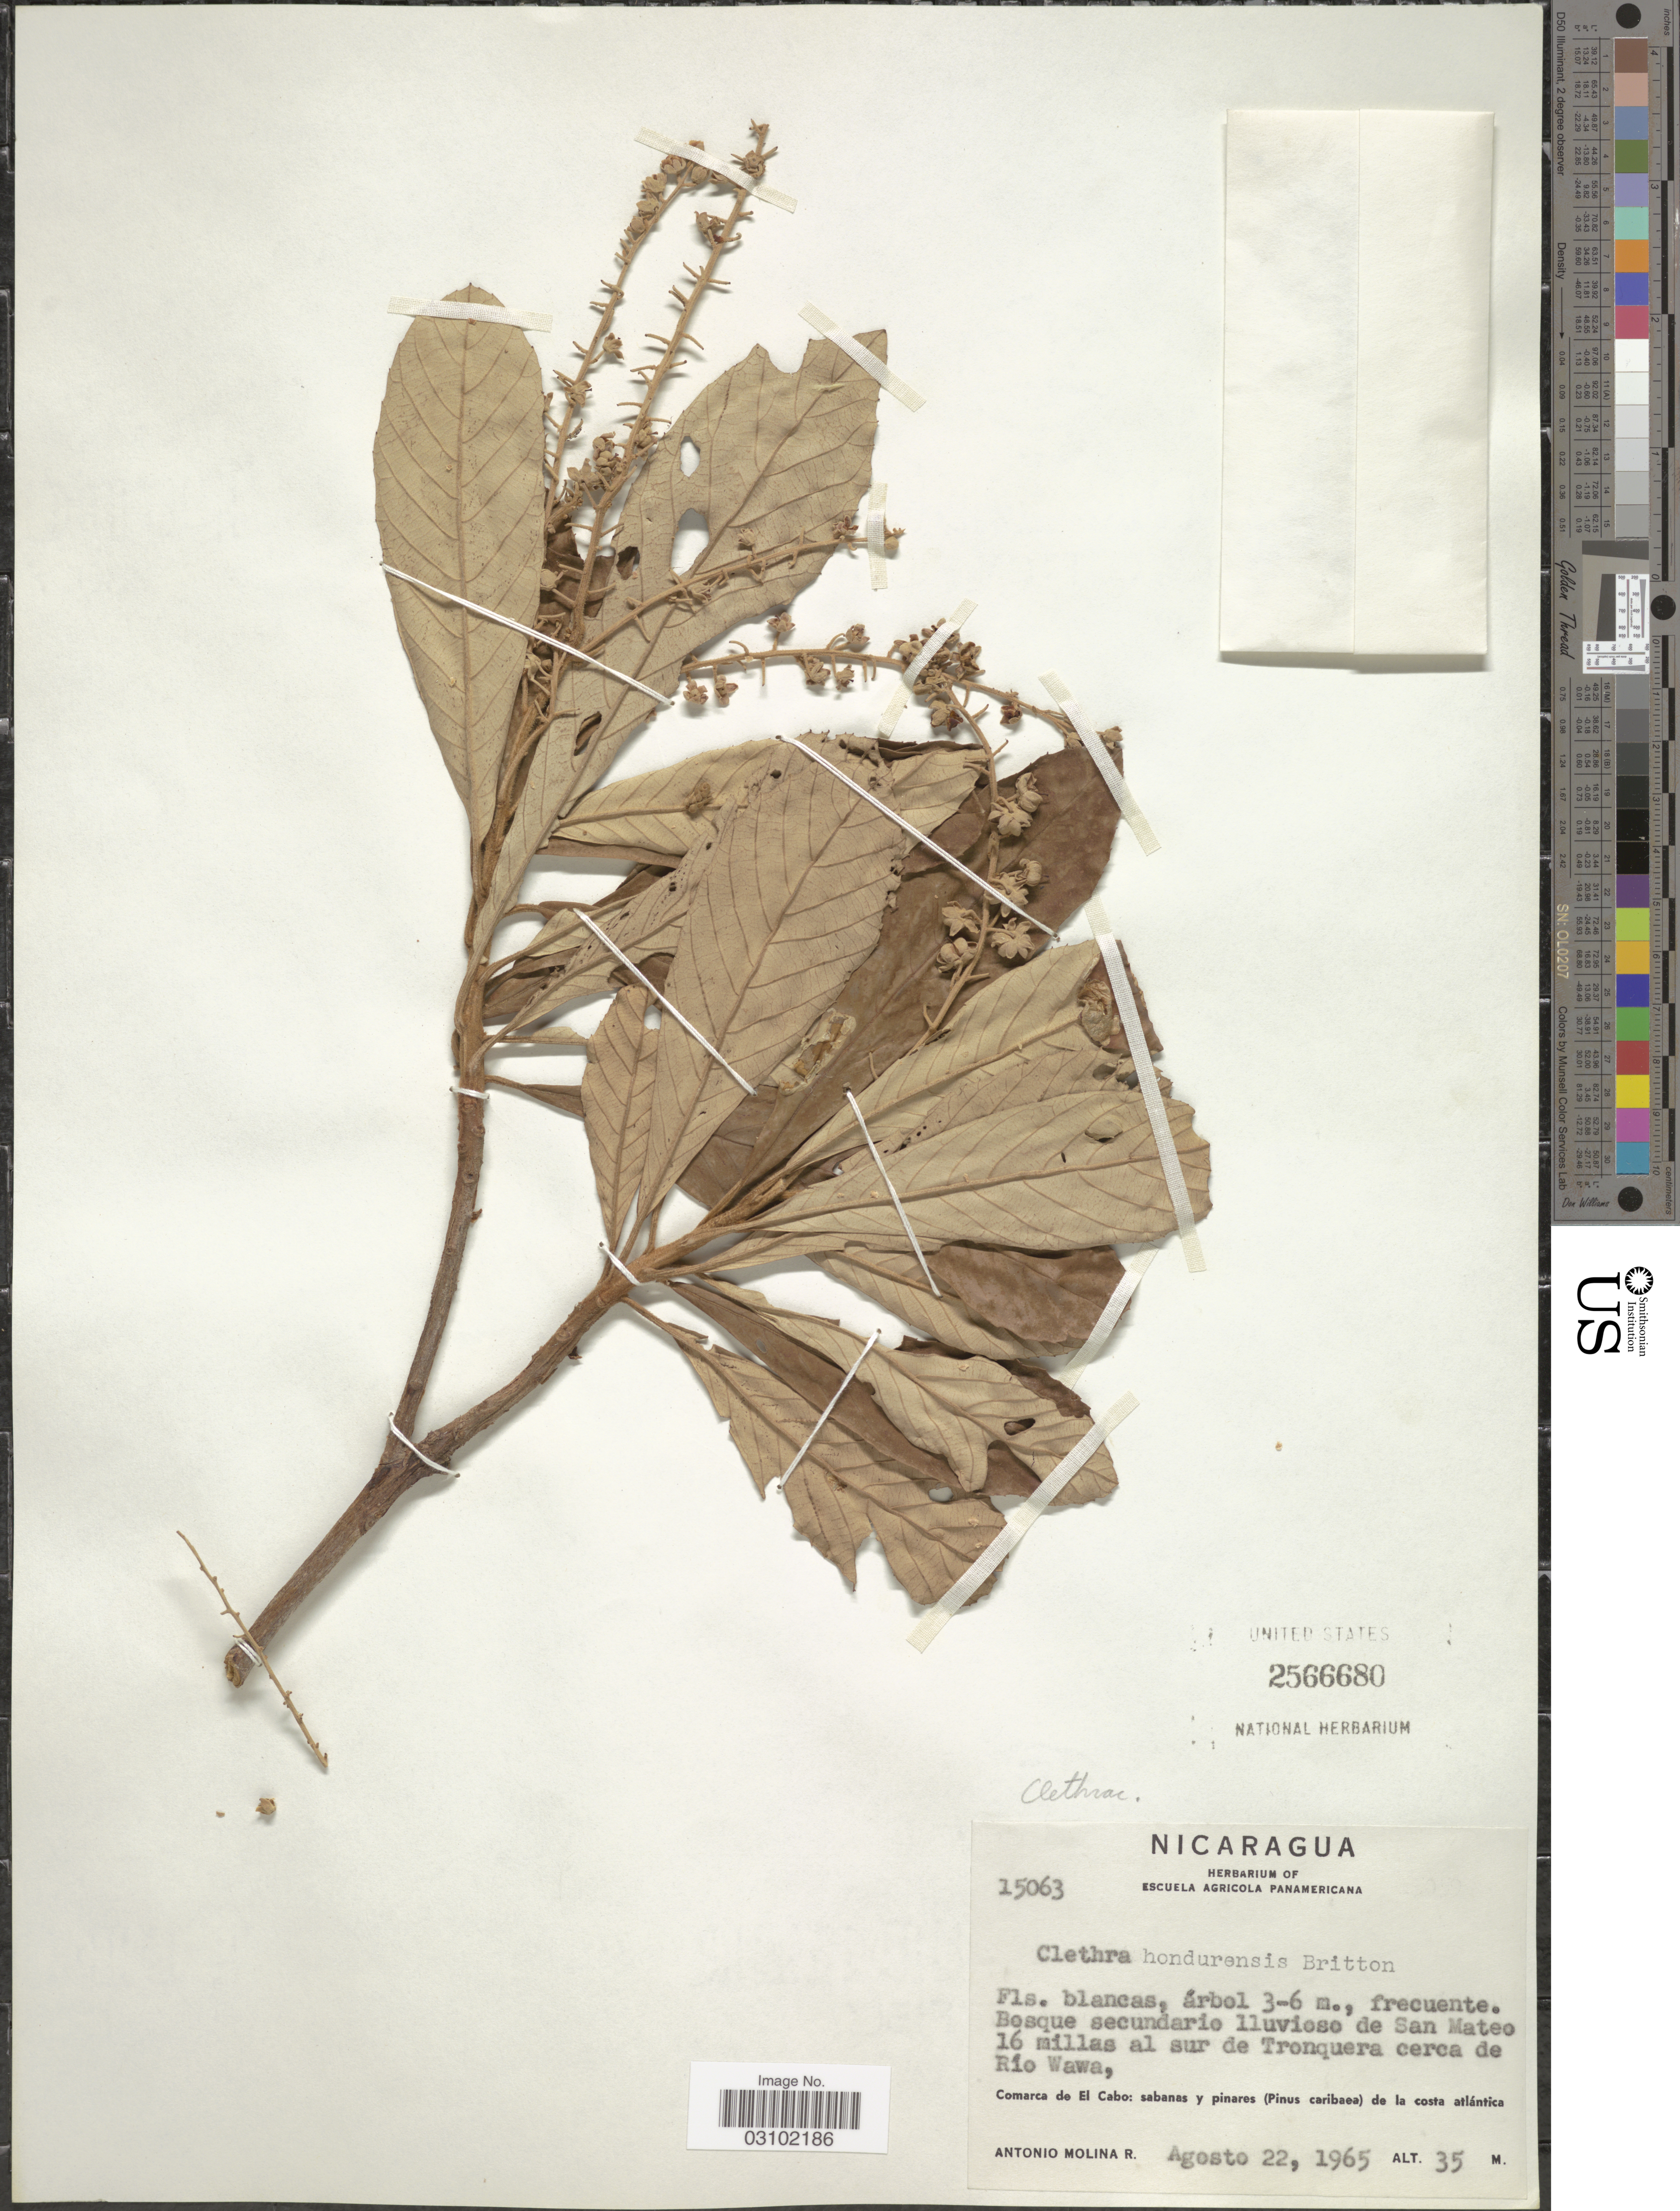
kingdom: Plantae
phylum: Tracheophyta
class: Magnoliopsida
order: Ericales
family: Clethraceae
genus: Clethra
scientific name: Clethra hondurensis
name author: Britton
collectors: A. Molina R.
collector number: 15063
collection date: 1965-08-22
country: Nicaragua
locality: Bosque secundario lluvioso de San Mateo 16 millas al sur sur de Tronquere cerca de Rio Wawa, Comarca de El Cabo: sabanas y pinares (Pinus caribaea) de la costa atlántica.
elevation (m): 35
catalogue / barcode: US 2566680